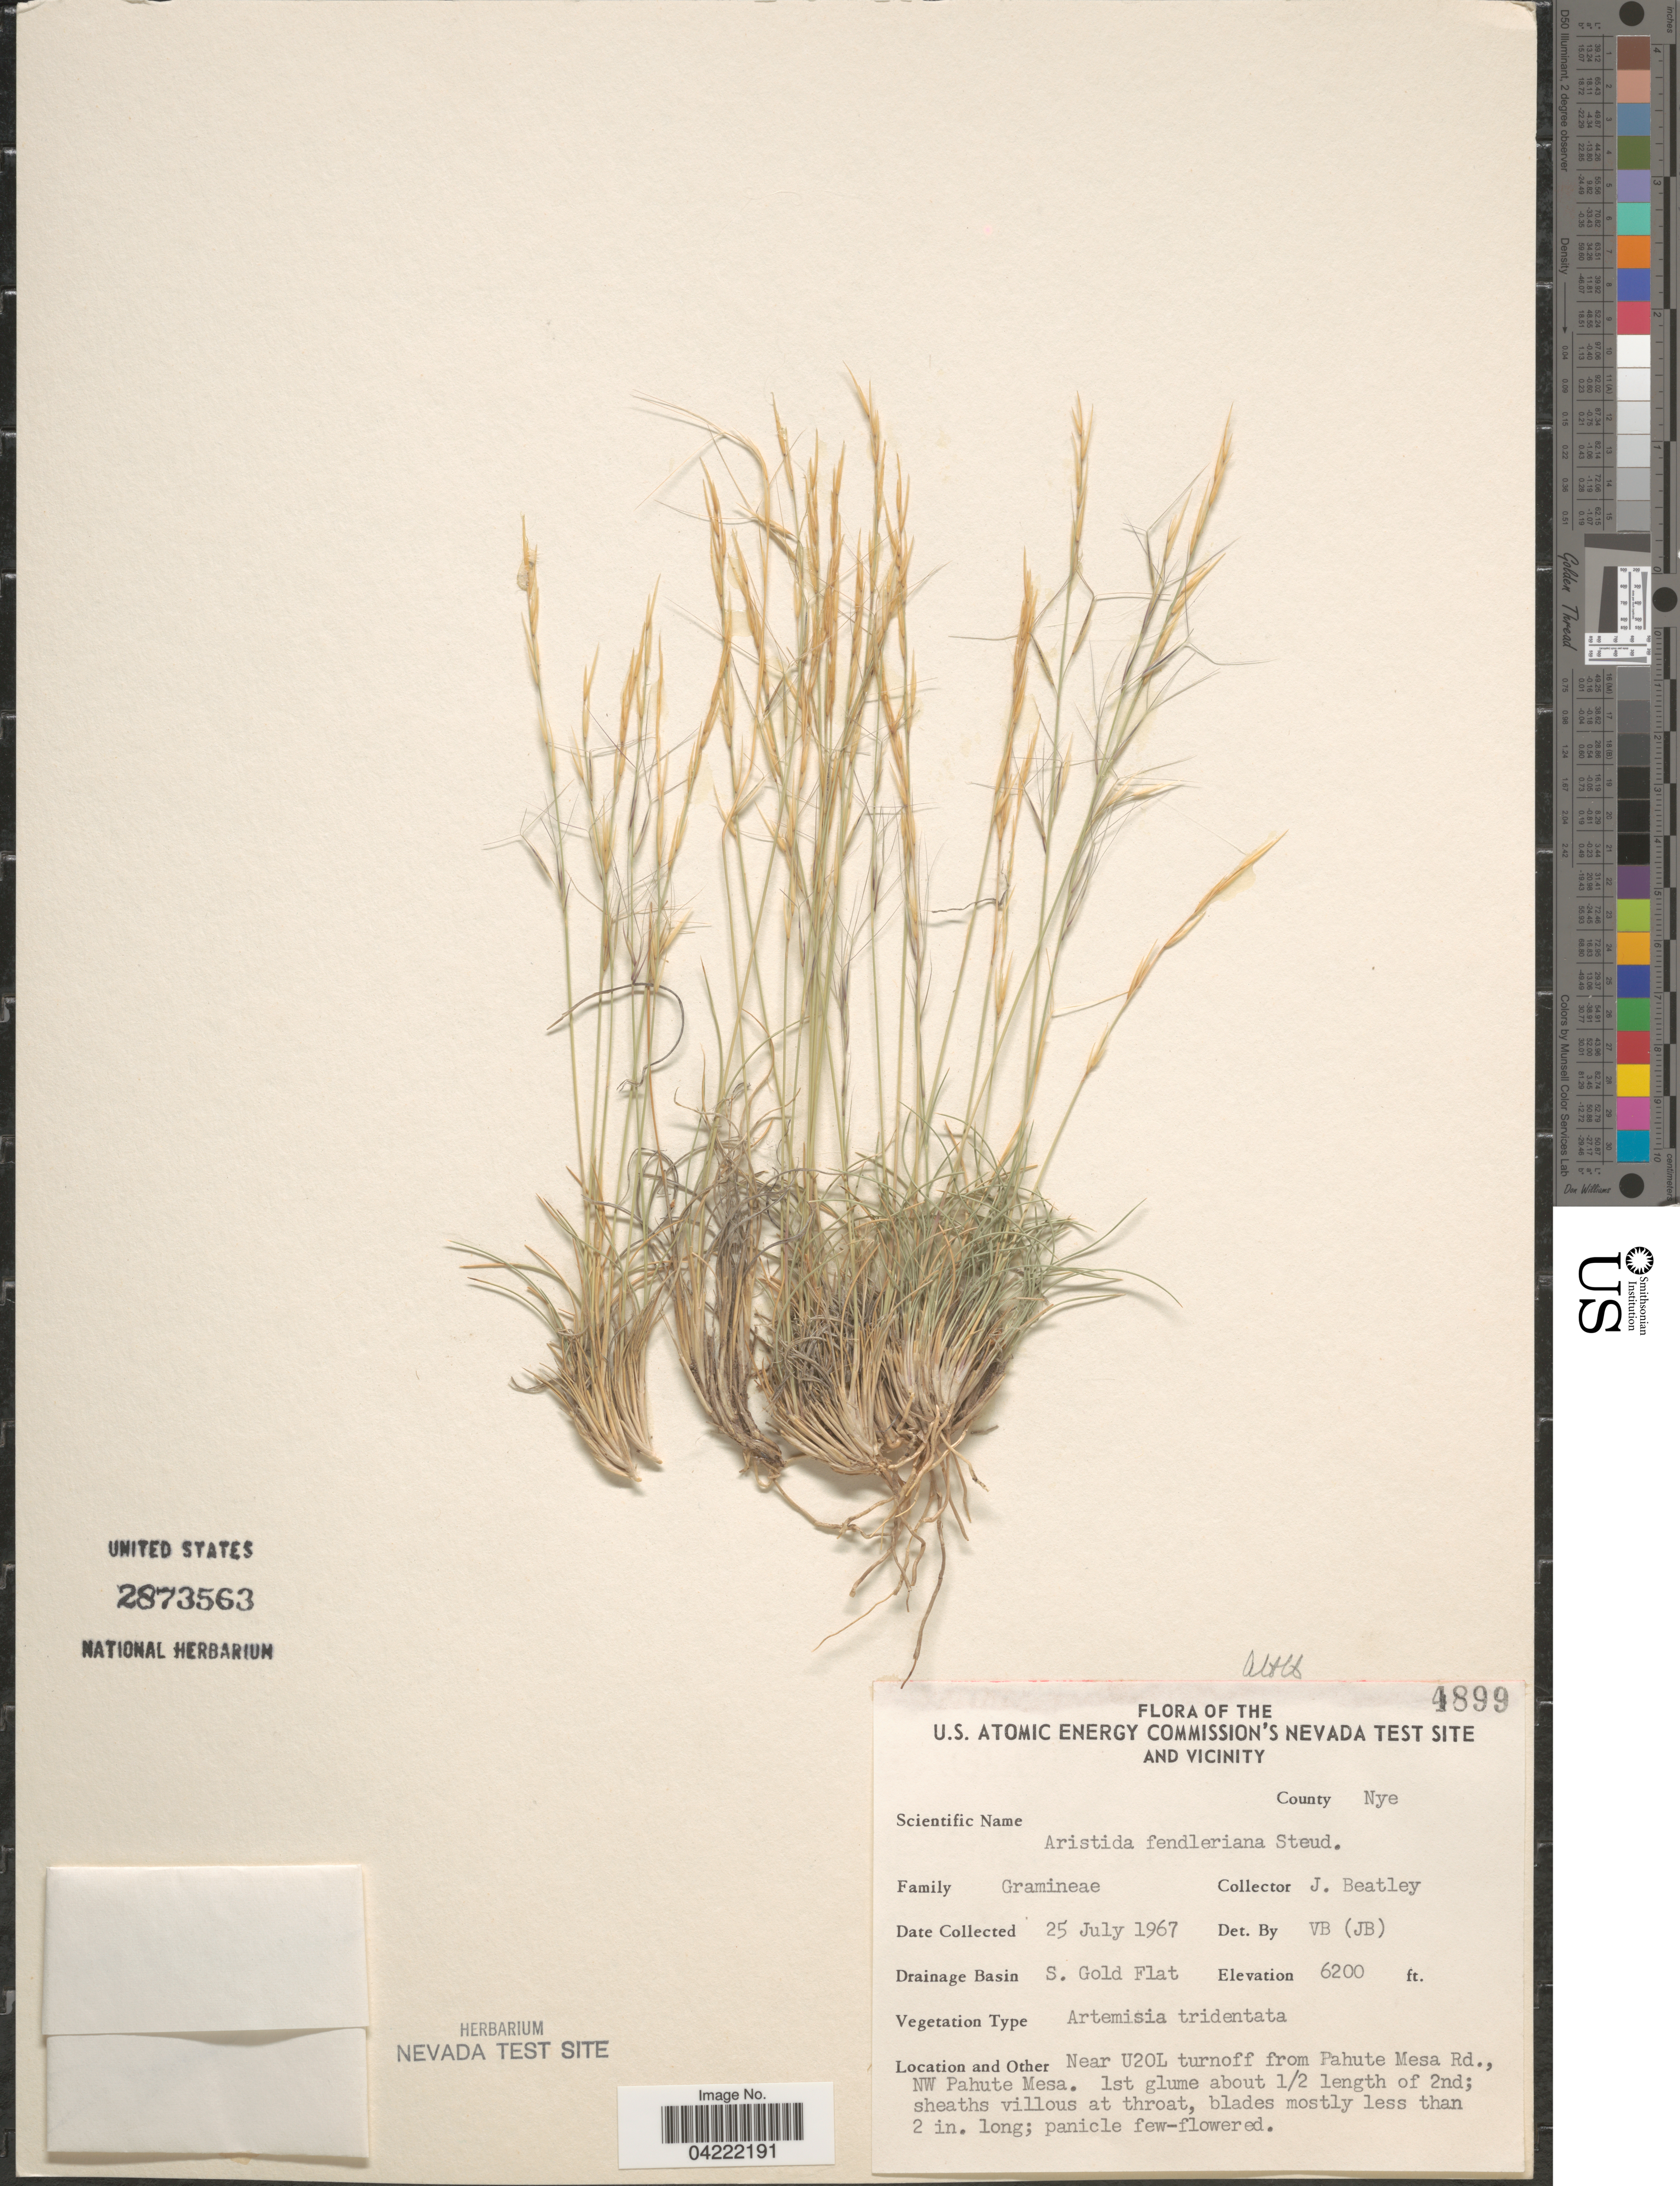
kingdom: Plantae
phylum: Tracheophyta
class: Liliopsida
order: Poales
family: Poaceae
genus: Aristida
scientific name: Aristida purpurea var. fendleriana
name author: (Steud.) Vasey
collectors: J. C. Beatley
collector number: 4899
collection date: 1967-07-25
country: United States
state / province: Nevada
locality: U.S. Atomic Energy Commission's Nevada Test Site And Vicinity. County Nye. Drainage Basin S. Gold Flat. Near U20L turnoff from Pahute Mesa Rd., NW Pahute Mesa.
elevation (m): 1890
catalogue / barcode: US 2873563